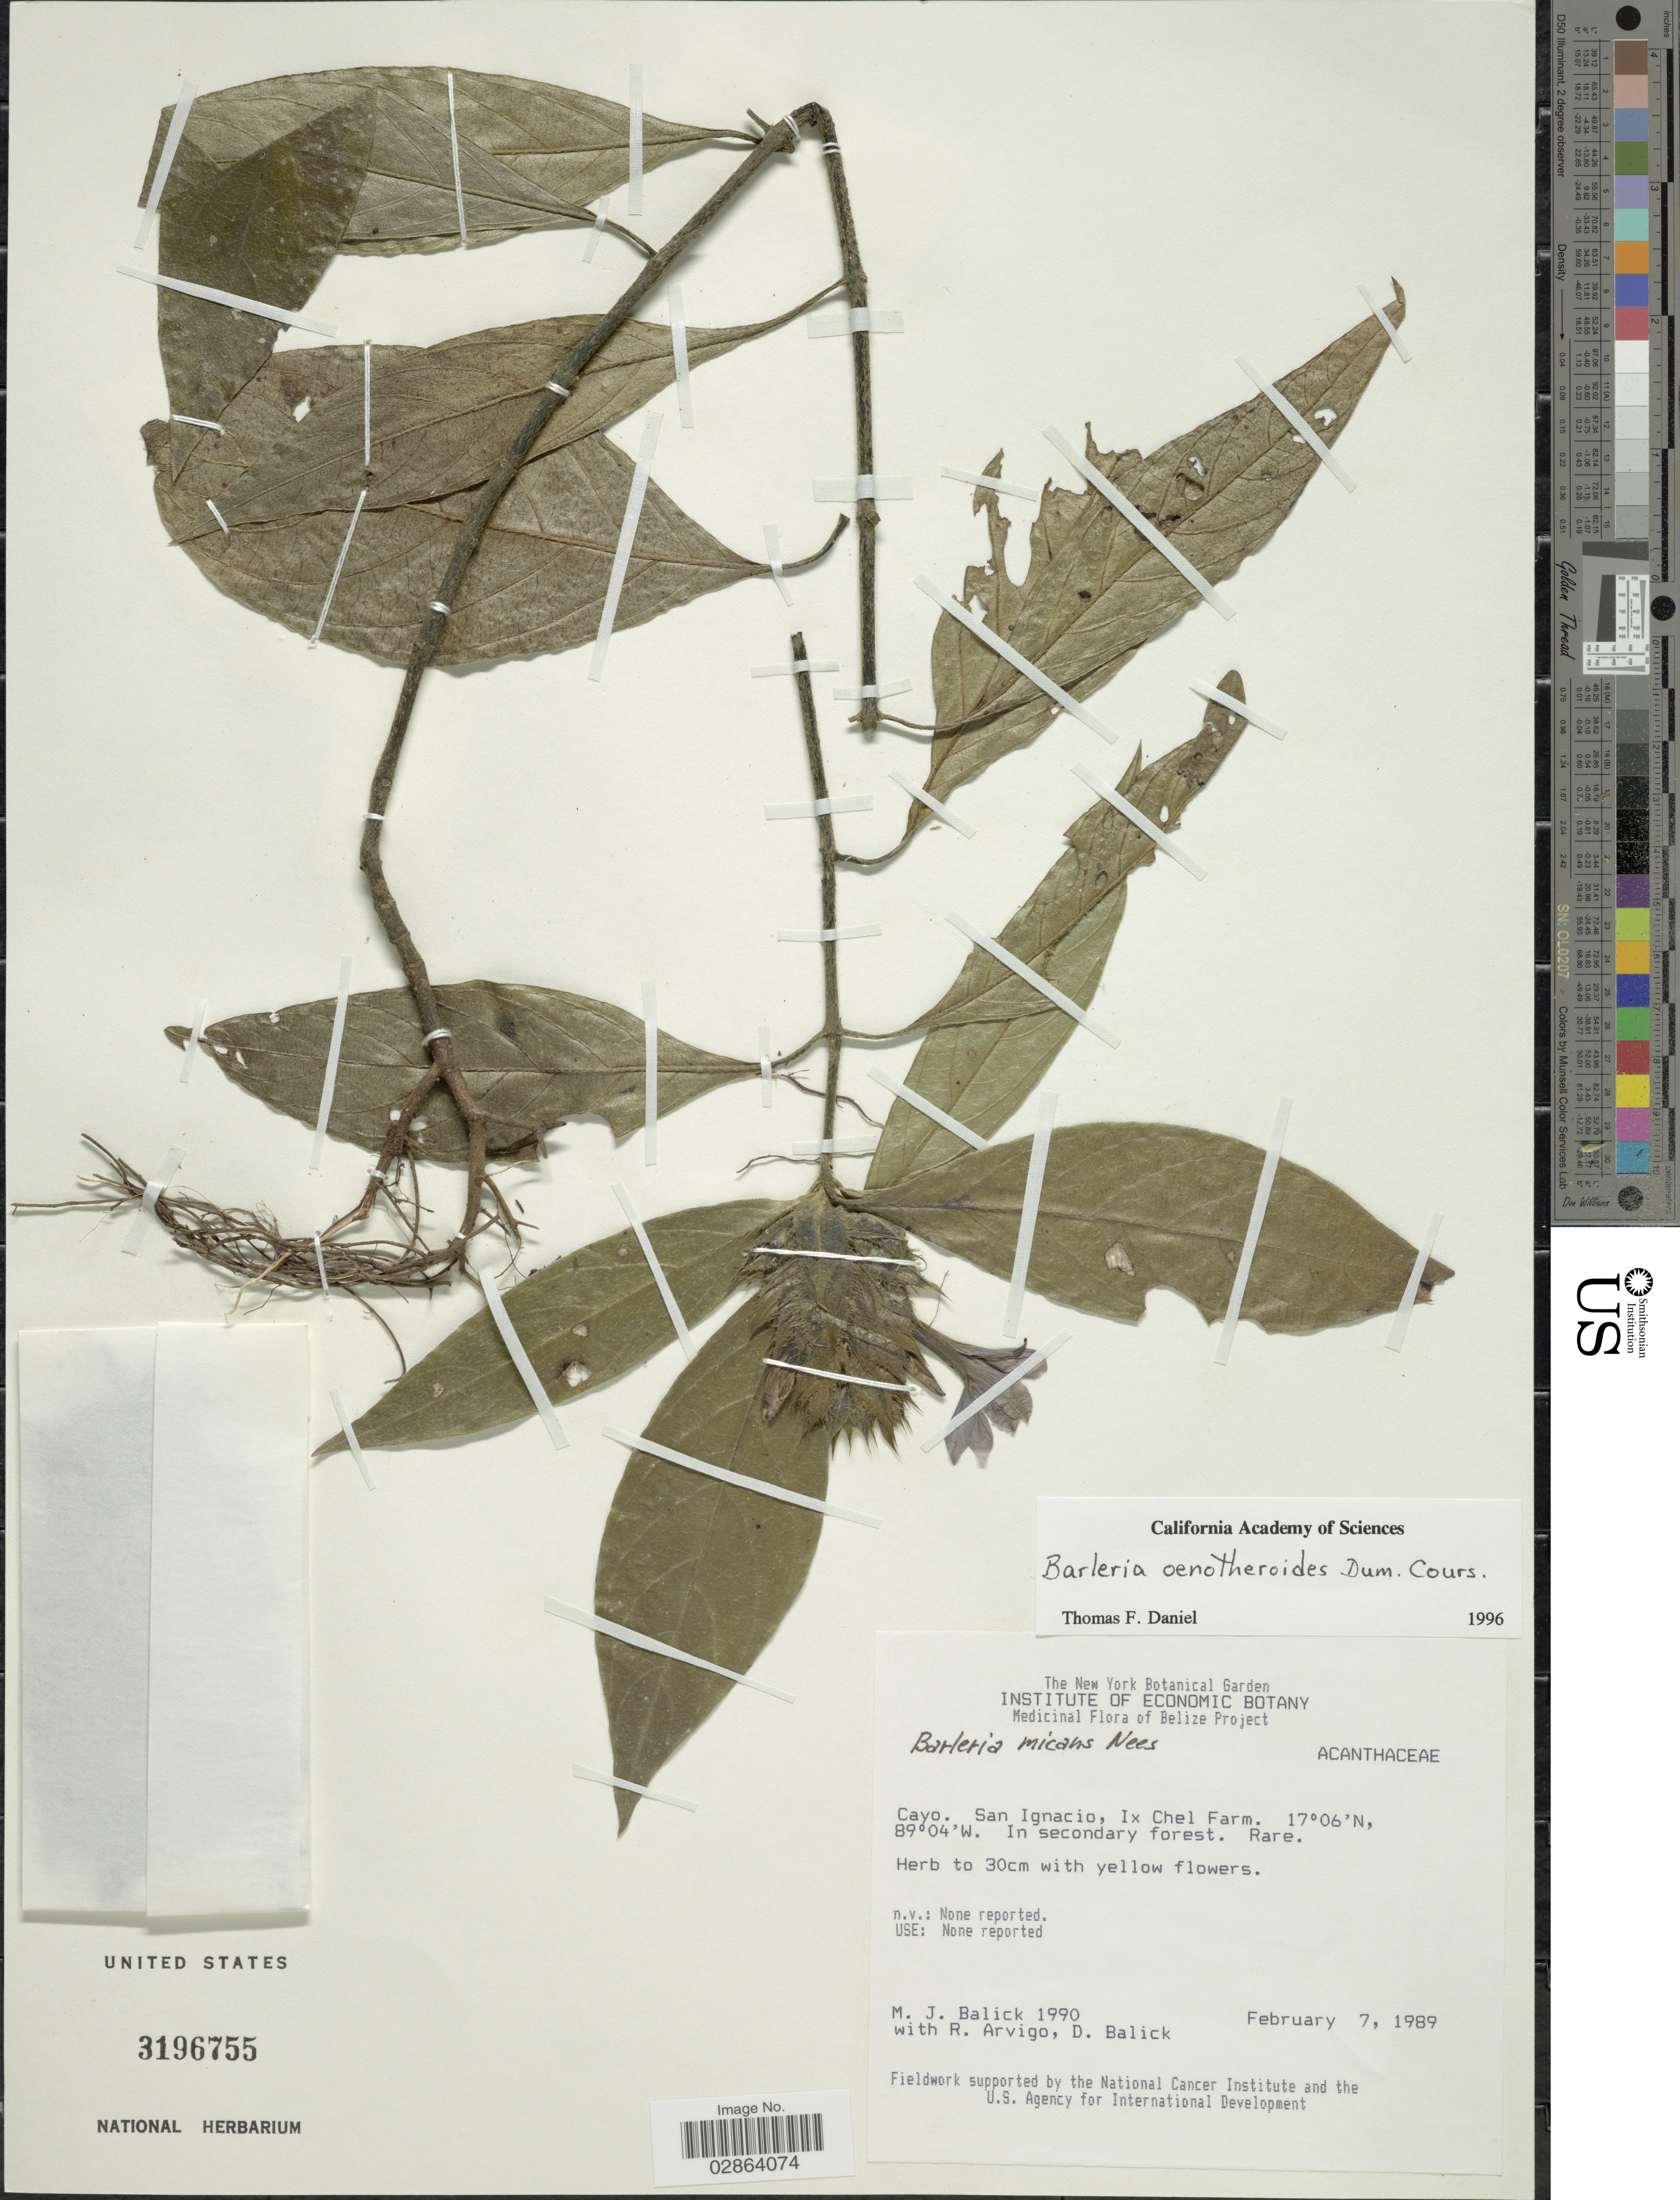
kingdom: Plantae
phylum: Tracheophyta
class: Magnoliopsida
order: Lamiales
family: Acanthaceae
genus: Barleria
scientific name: Barleria oenotheroides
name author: Dum. Cours.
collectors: M. J. Balick, R. Arvigo & D. Balick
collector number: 1990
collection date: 1989-02-07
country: Belize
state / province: Cayo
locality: Cayo, San Ignacio, Ix Chel Farm.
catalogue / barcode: US 3196755